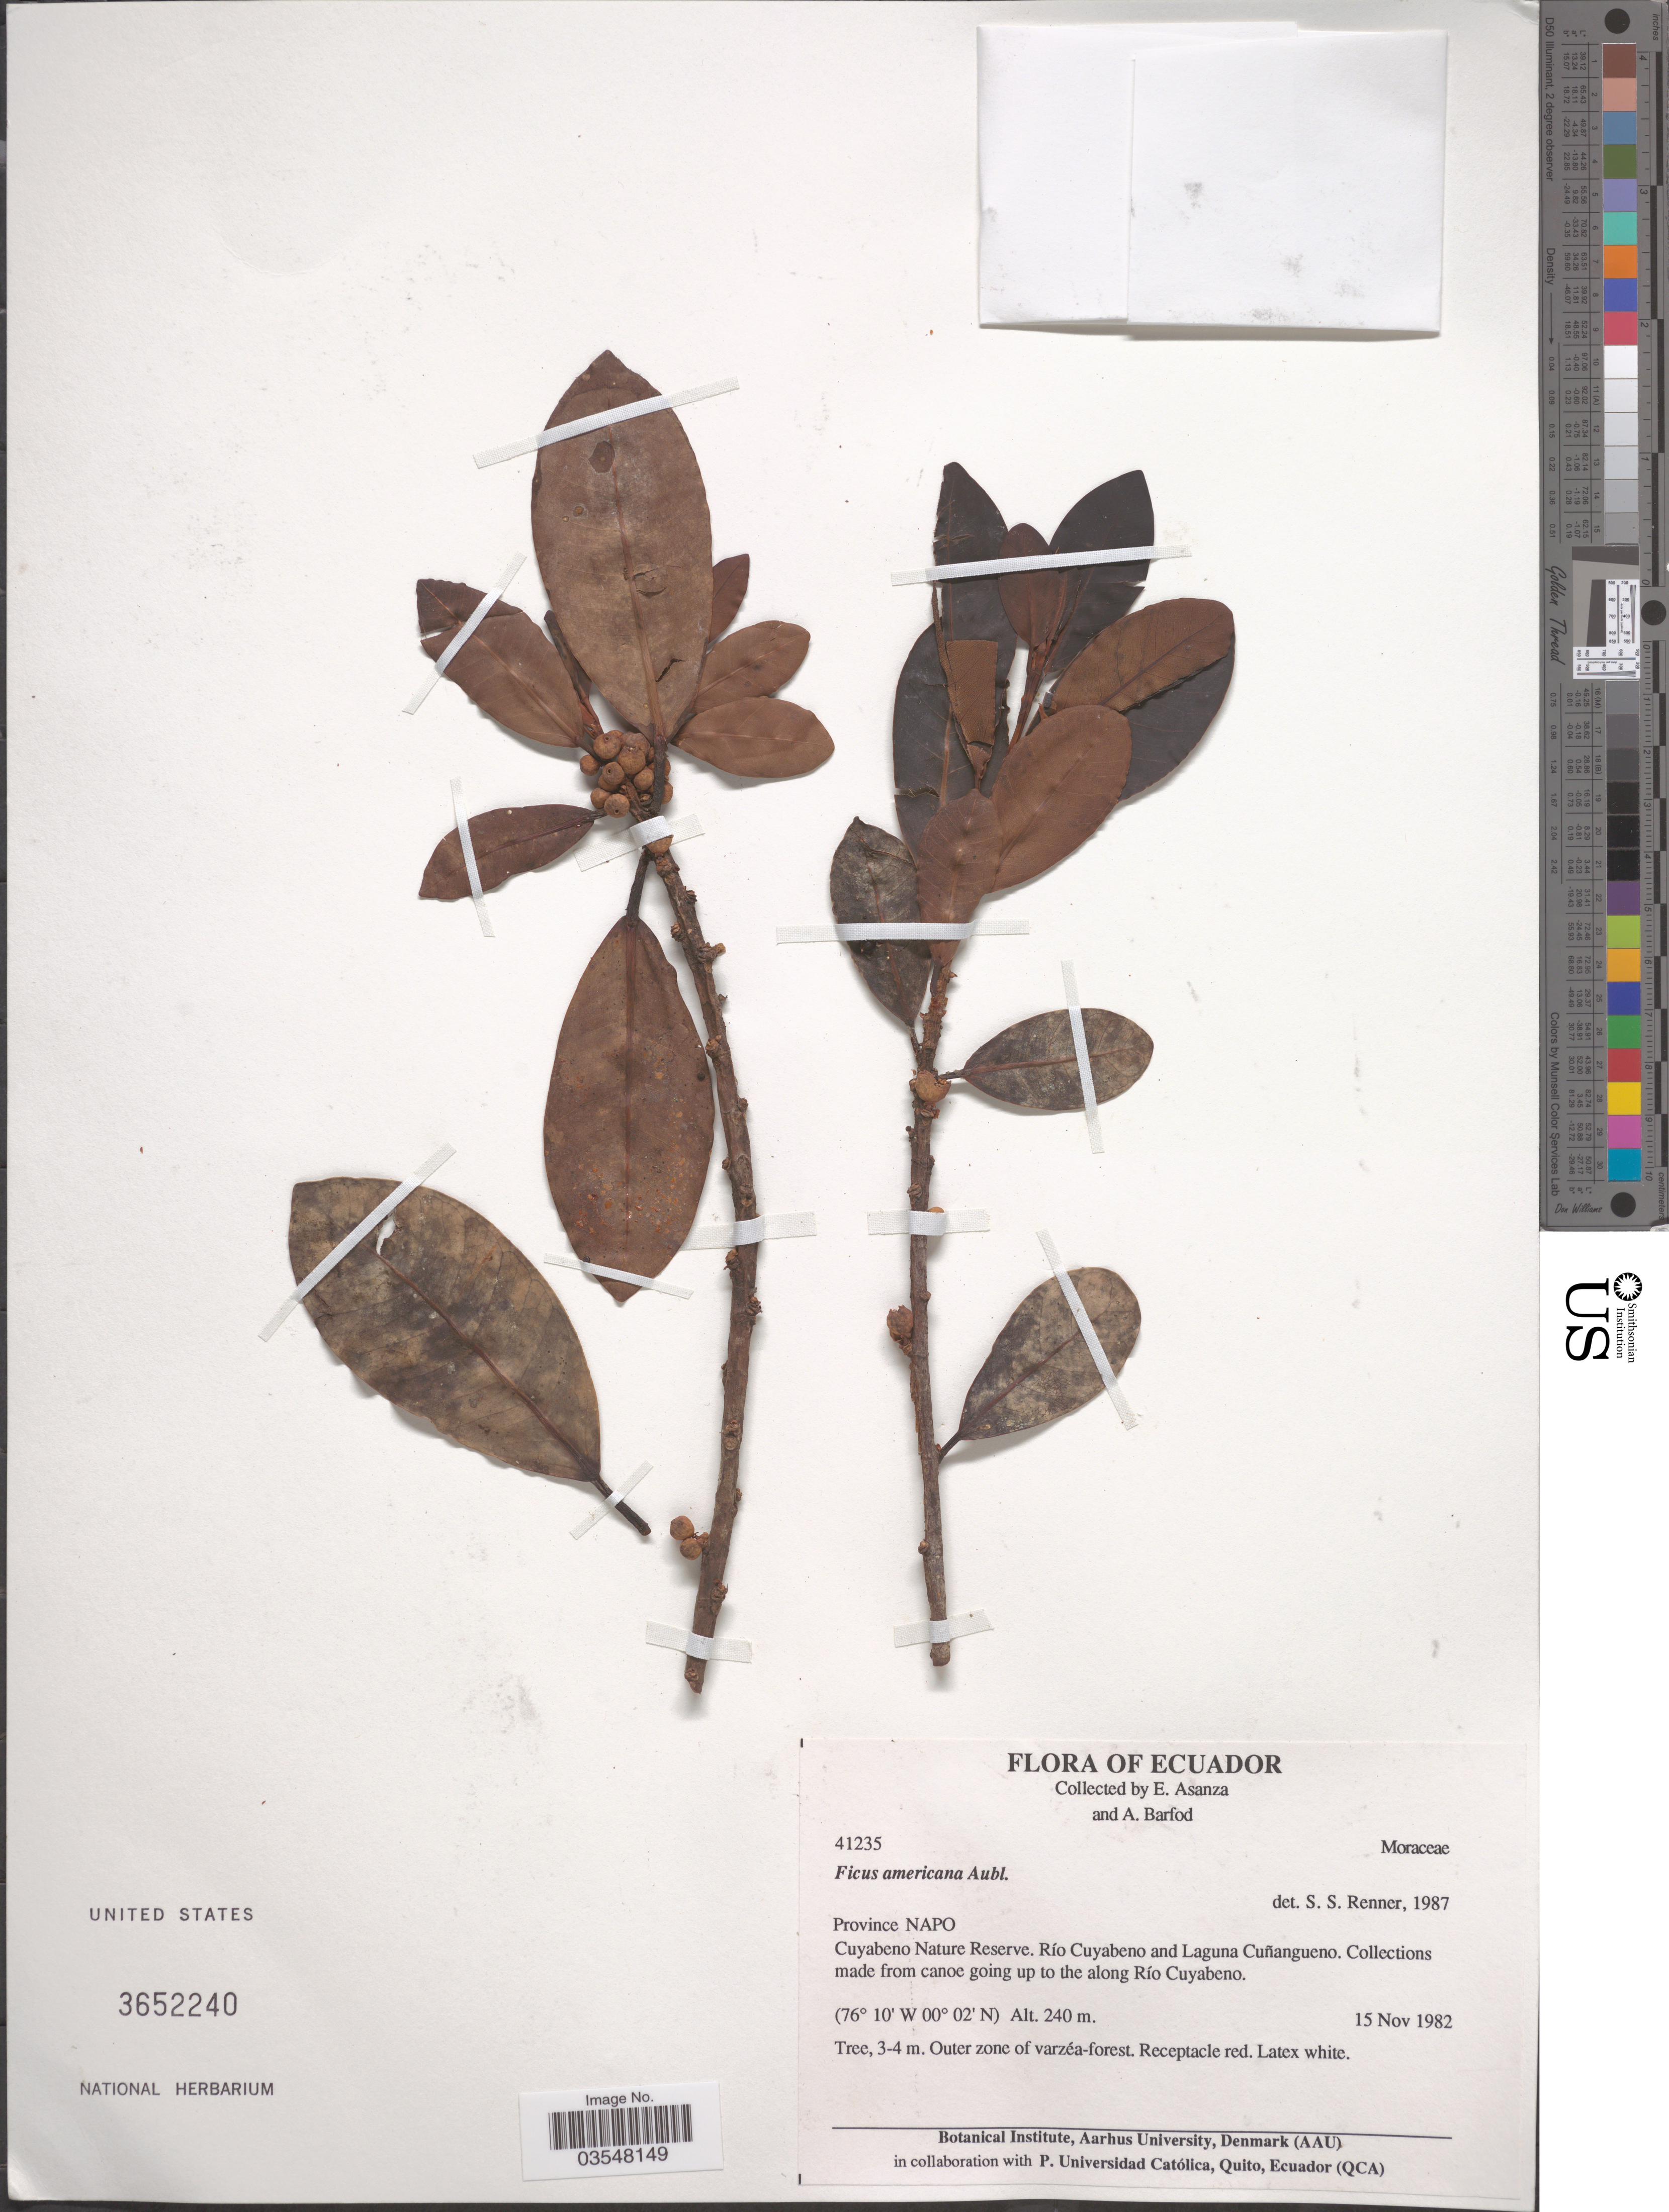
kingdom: Plantae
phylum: Tracheophyta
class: Magnoliopsida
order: Rosales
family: Moraceae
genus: Ficus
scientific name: Ficus americana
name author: Aubl.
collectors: E. Asanza & A. Barfod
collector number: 41235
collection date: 1982-11-15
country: Ecuador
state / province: Napo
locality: Cuyabeno Nature Reserve. Río Cuyabeno and Laguna Cuñangueno. Collections made from canoe going up to the along Río Cuyabeno.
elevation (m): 240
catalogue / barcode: US 3652240